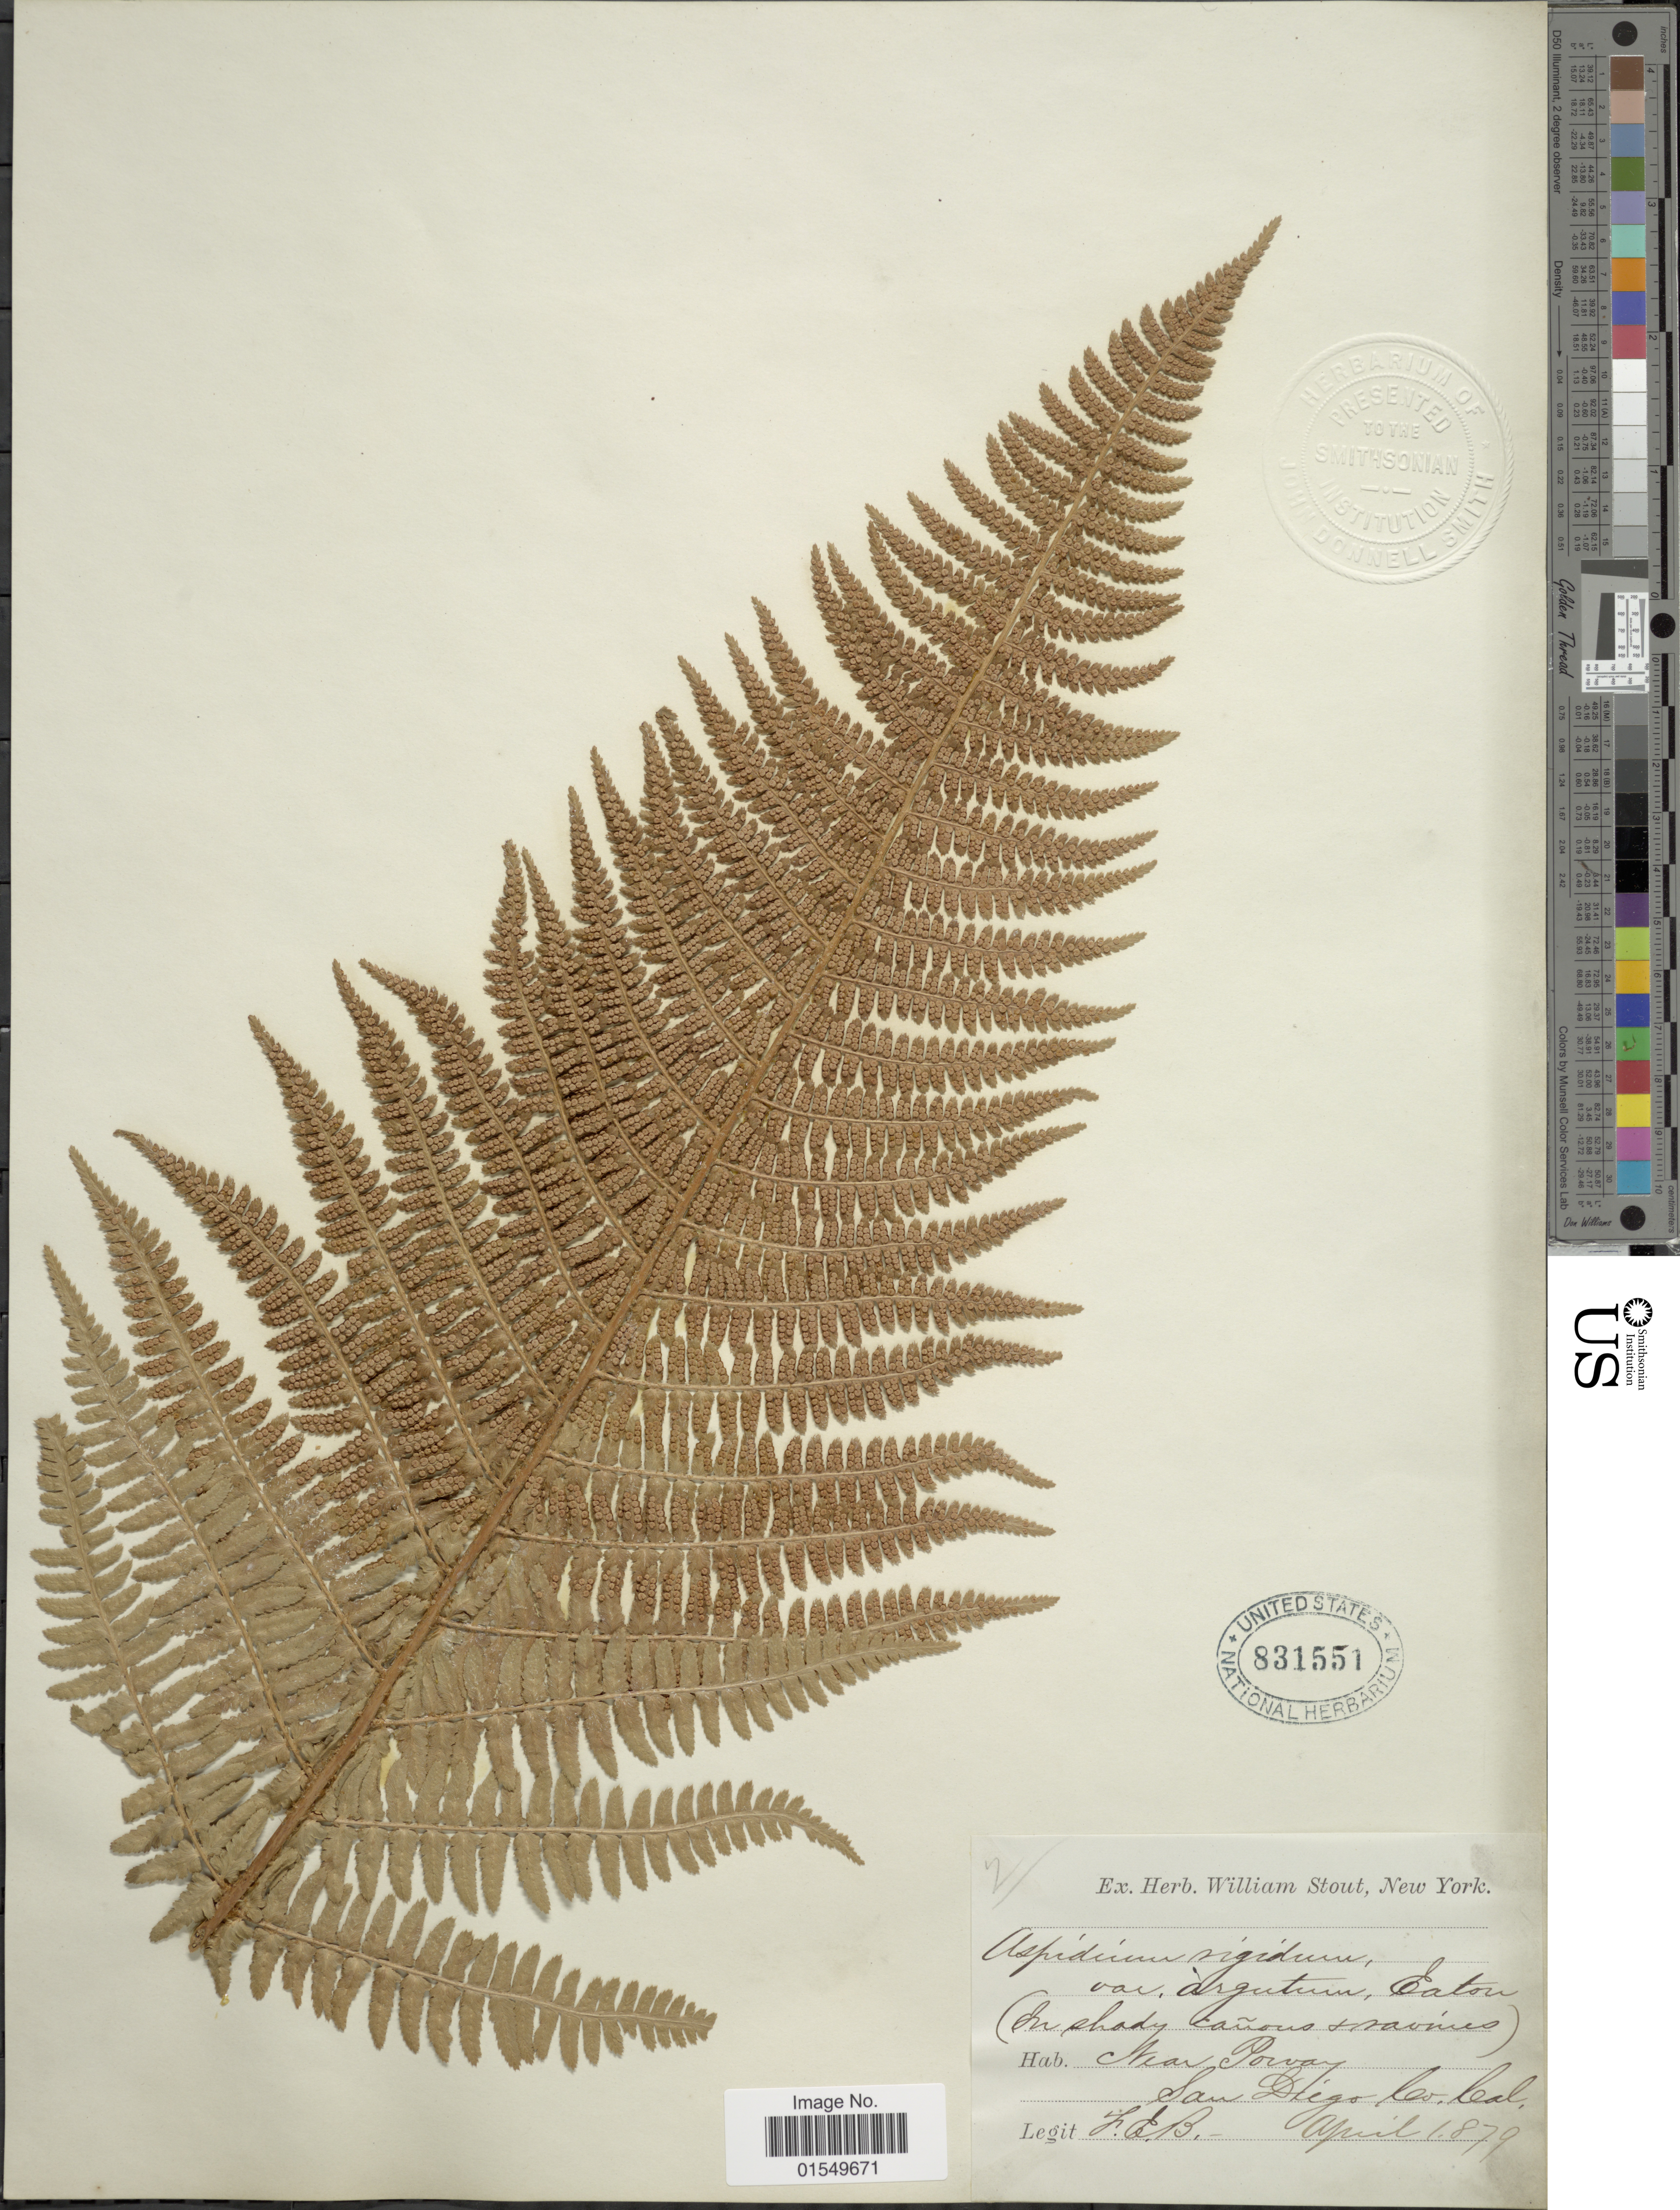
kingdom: Plantae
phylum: Tracheophyta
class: Polypodiopsida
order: Polypodiales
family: Dryopteridaceae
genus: Dryopteris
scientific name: Dryopteris arguta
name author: (Kaulf.) Maxon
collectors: F. E. B.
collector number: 2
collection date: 1879-04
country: United States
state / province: California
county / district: San Diego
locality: Near Porvay, San Diego Co.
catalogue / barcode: US 831551